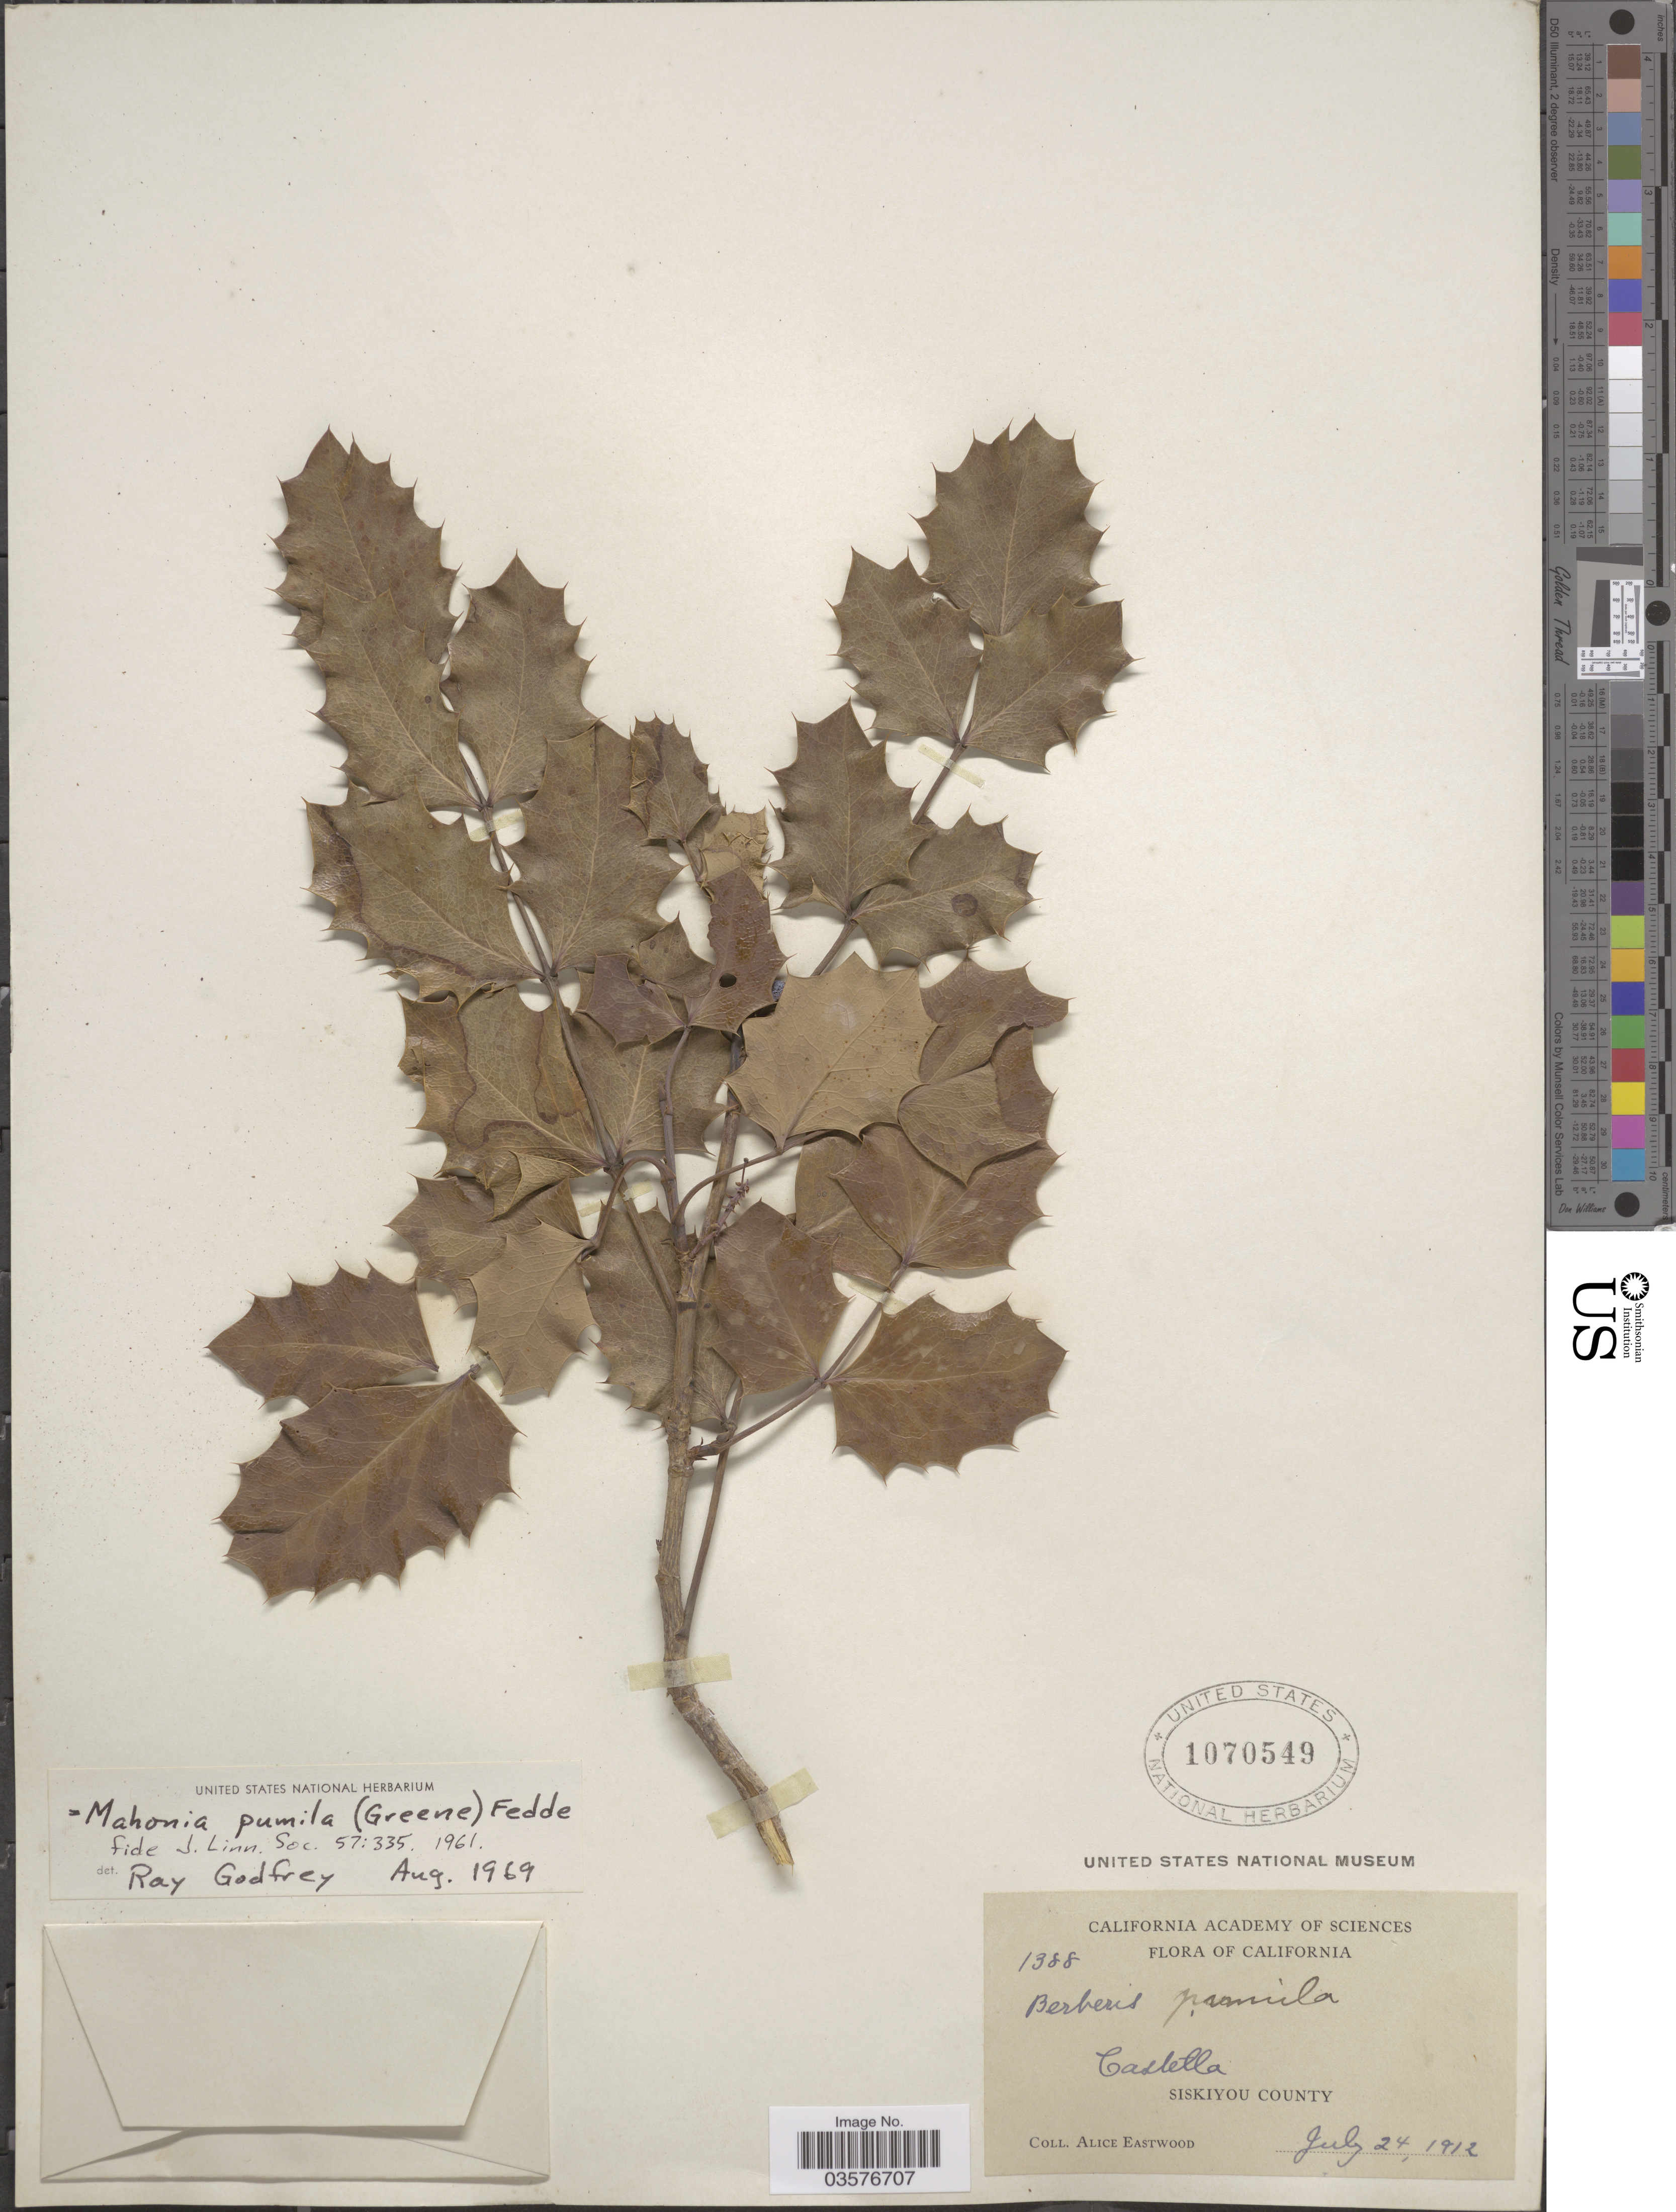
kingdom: Plantae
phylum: Tracheophyta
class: Magnoliopsida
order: Ranunculales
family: Berberidaceae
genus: Mahonia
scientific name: Mahonia pumila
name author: (Greene) Fedde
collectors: A. Eastwood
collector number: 1388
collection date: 1912-07-24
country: United States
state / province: California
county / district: Siskiyou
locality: Castella, Siskiyou County.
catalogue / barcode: US 1070549